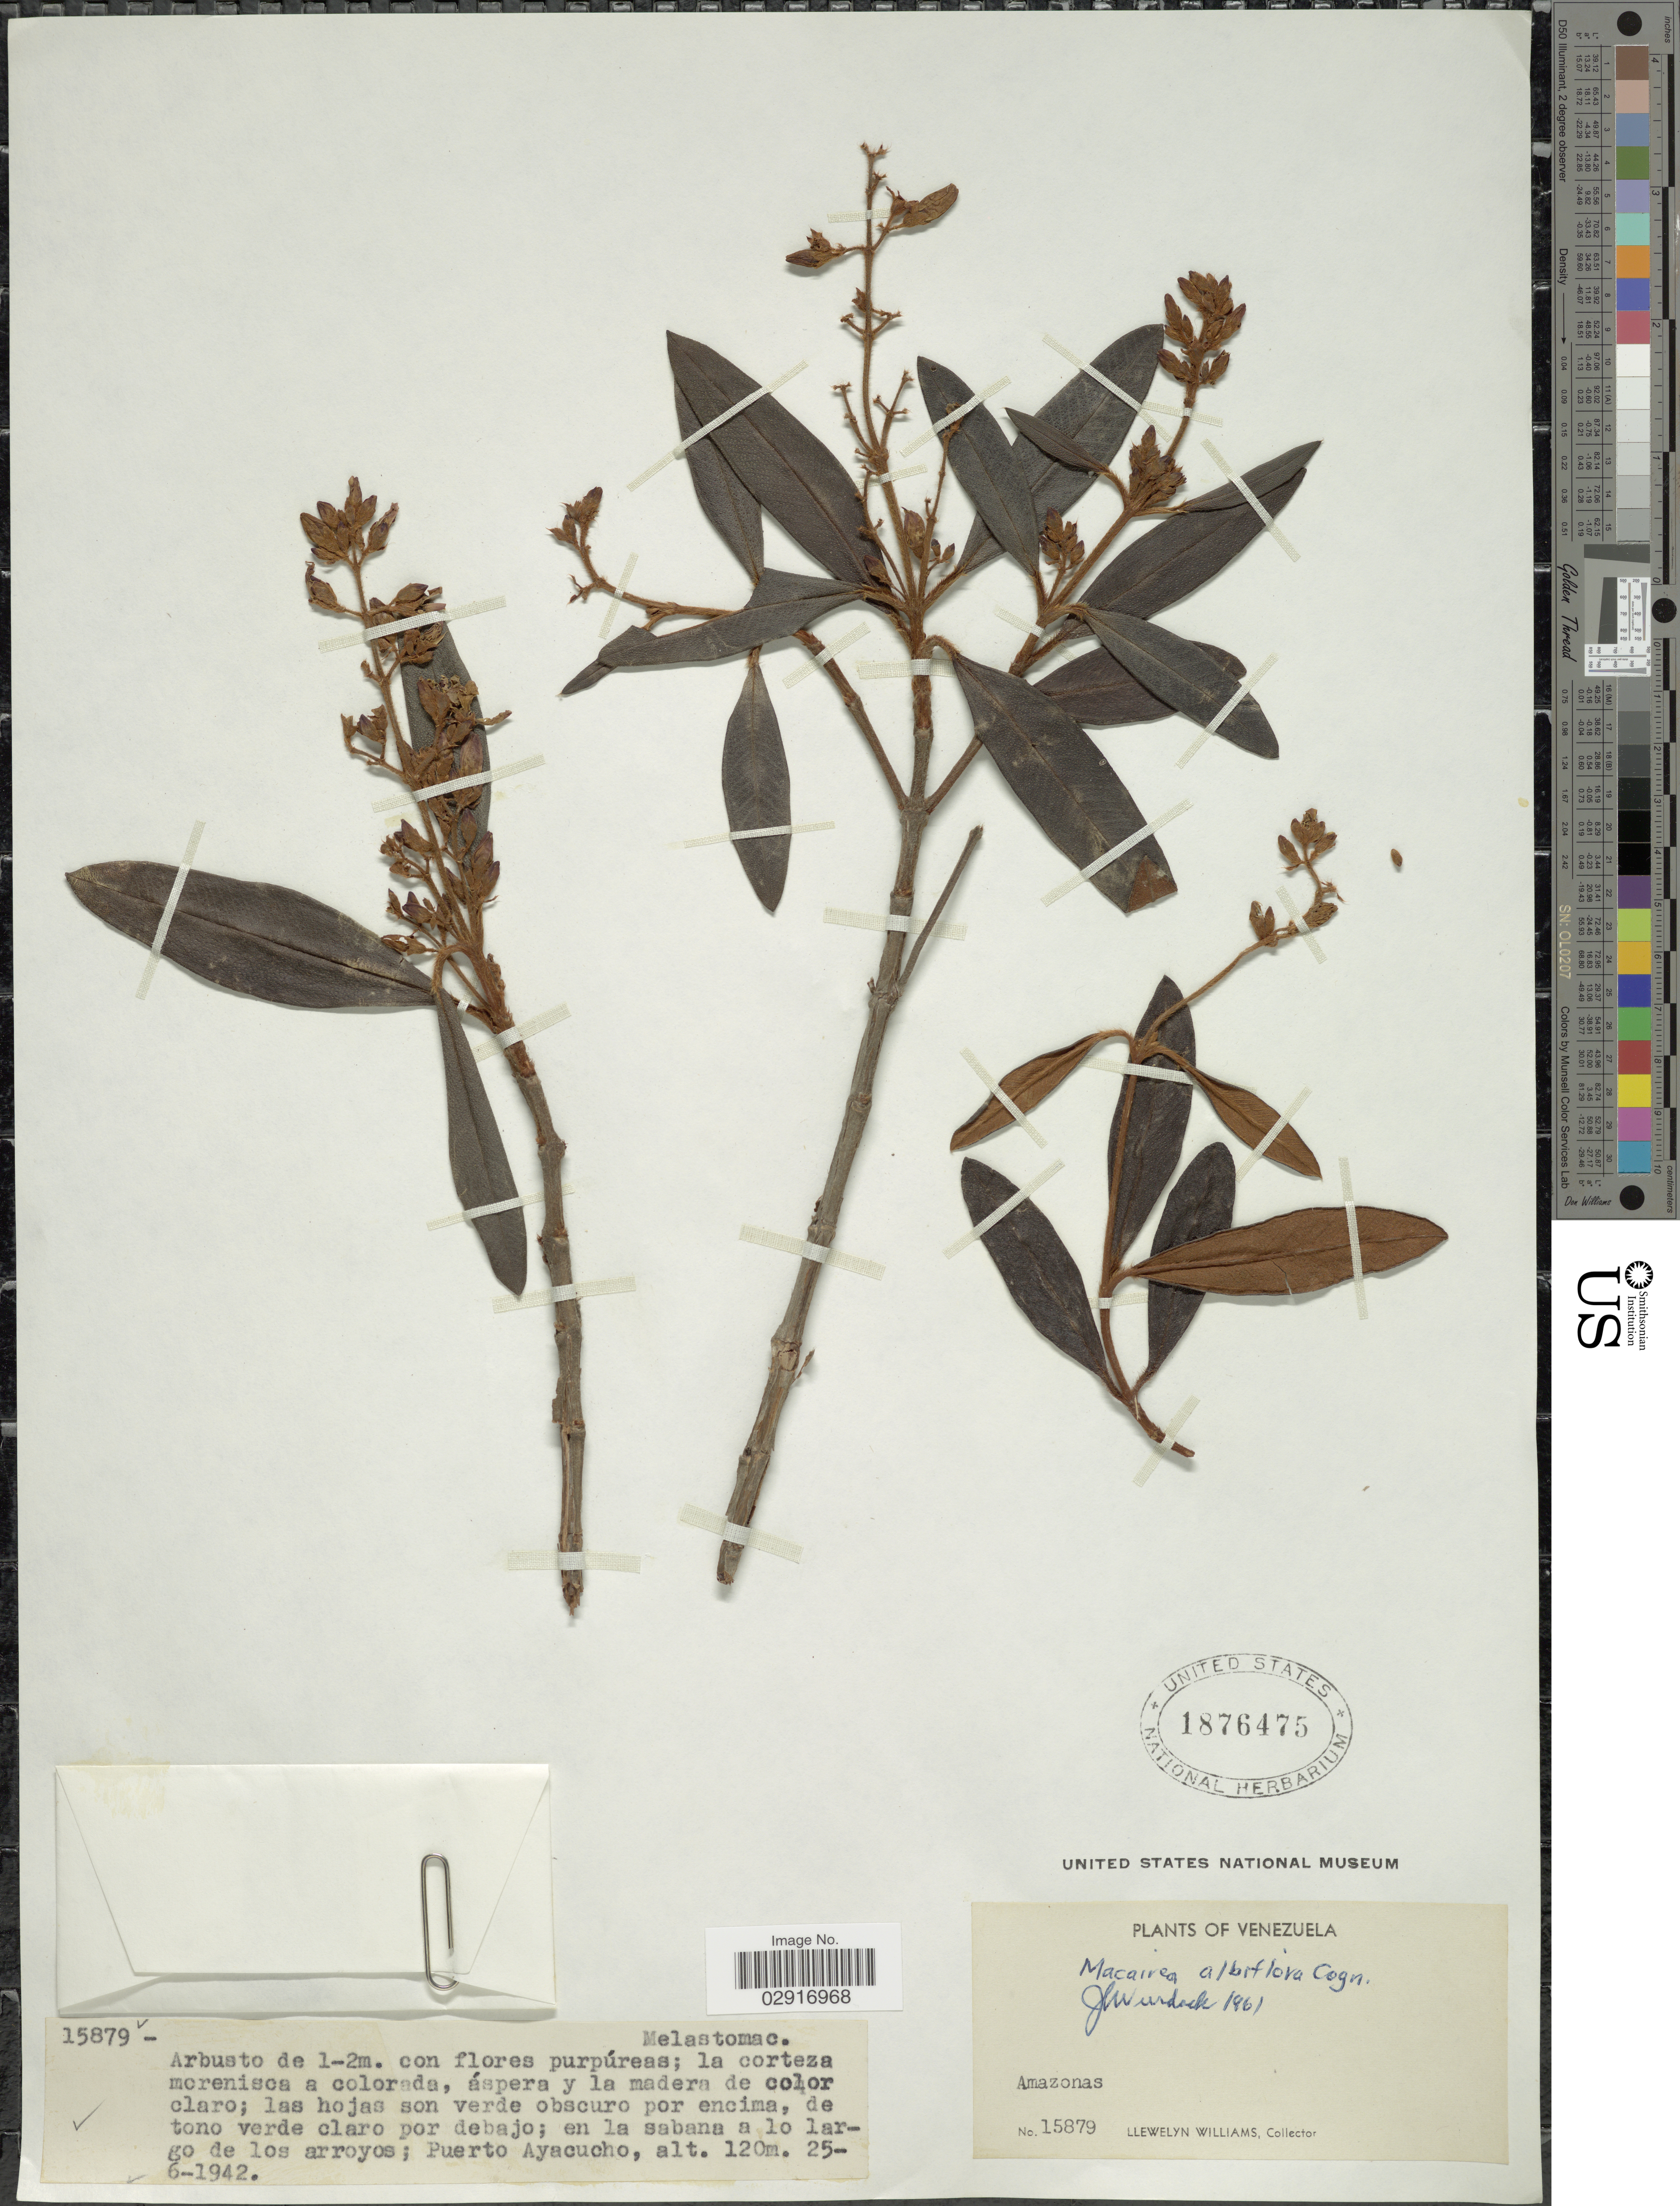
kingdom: Plantae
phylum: Tracheophyta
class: Magnoliopsida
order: Myrtales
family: Melastomataceae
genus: Macairea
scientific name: Macairea thyrsiflora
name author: DC.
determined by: Nunes da Silva, Diego, (RB), Jardim Botanico do Rio de Janeiro - Herbario (BRAZIL)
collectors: Ll. Williams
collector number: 15879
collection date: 1942-06-25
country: Venezuela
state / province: Amazonas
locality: Puerto Ayacucho.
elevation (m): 120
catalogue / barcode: US 1876475